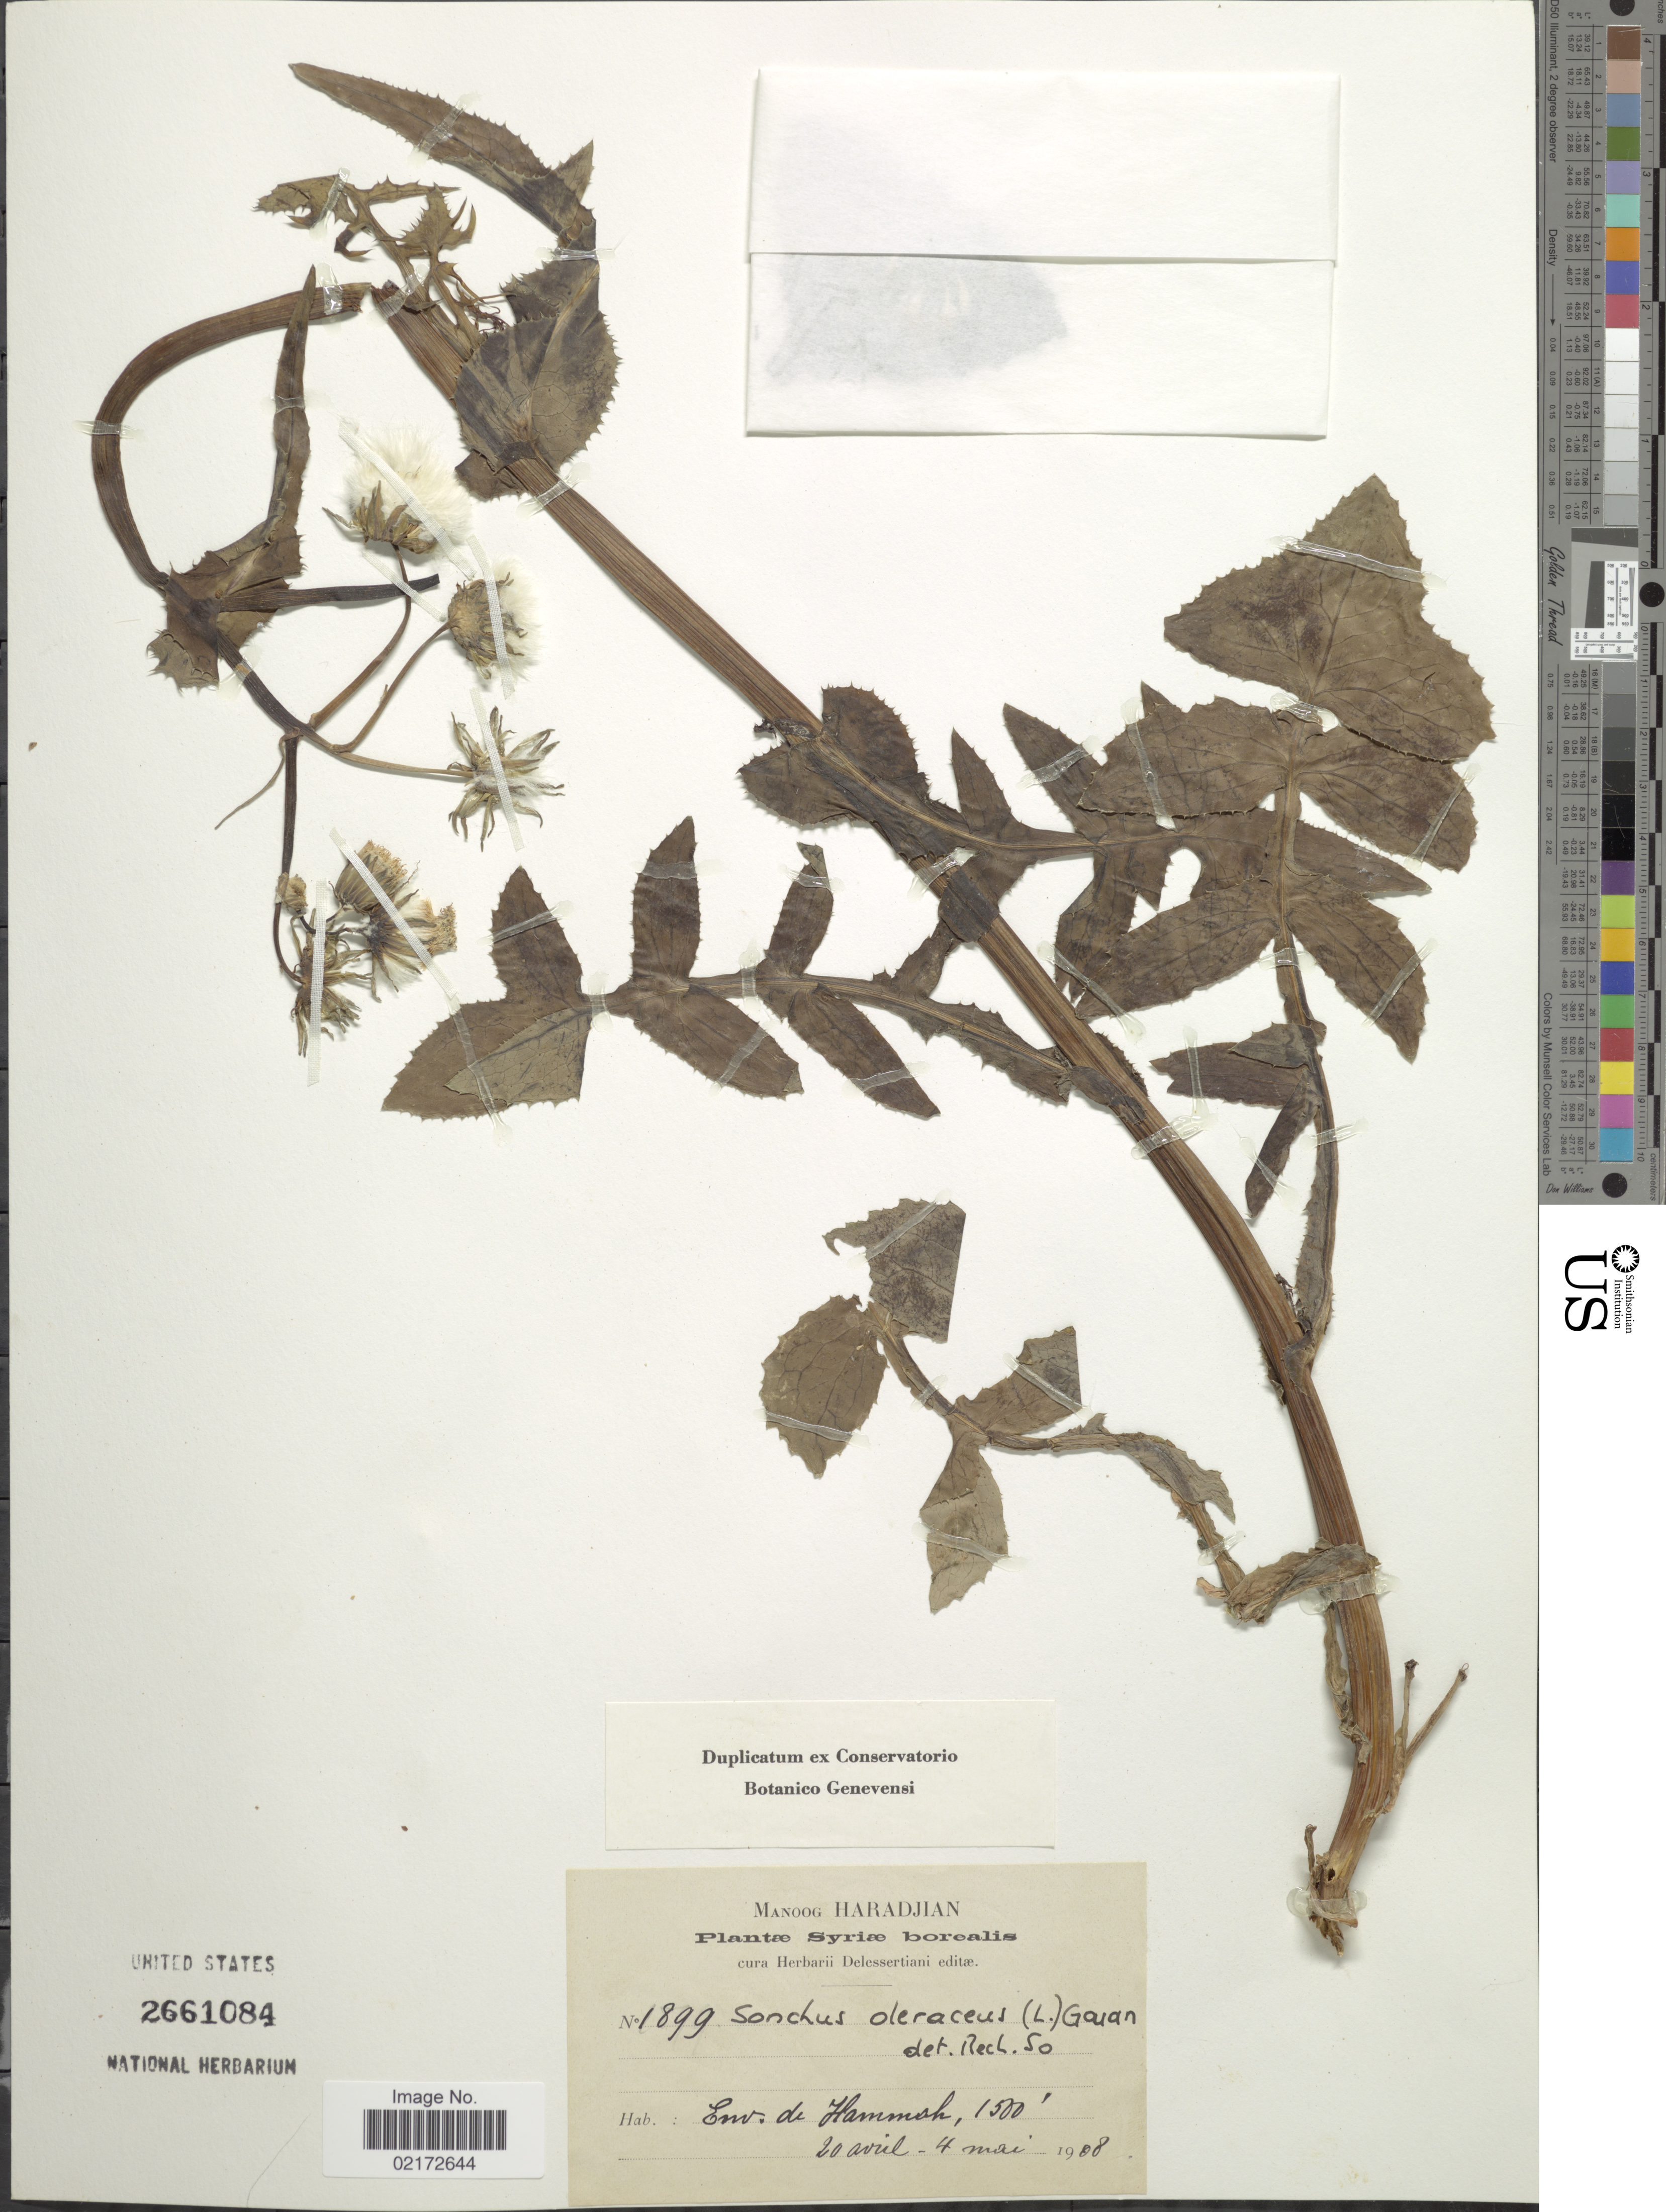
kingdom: Plantae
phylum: Tracheophyta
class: Magnoliopsida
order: Asterales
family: Asteraceae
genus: Sonchus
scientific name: Sonchus oleraceus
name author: L.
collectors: M. Haradjian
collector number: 1899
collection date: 1908-04-20/1908-05-04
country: Syria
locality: Syriæ borealis. Env. de Hammah [interpreted].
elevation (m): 457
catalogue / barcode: US 2661084